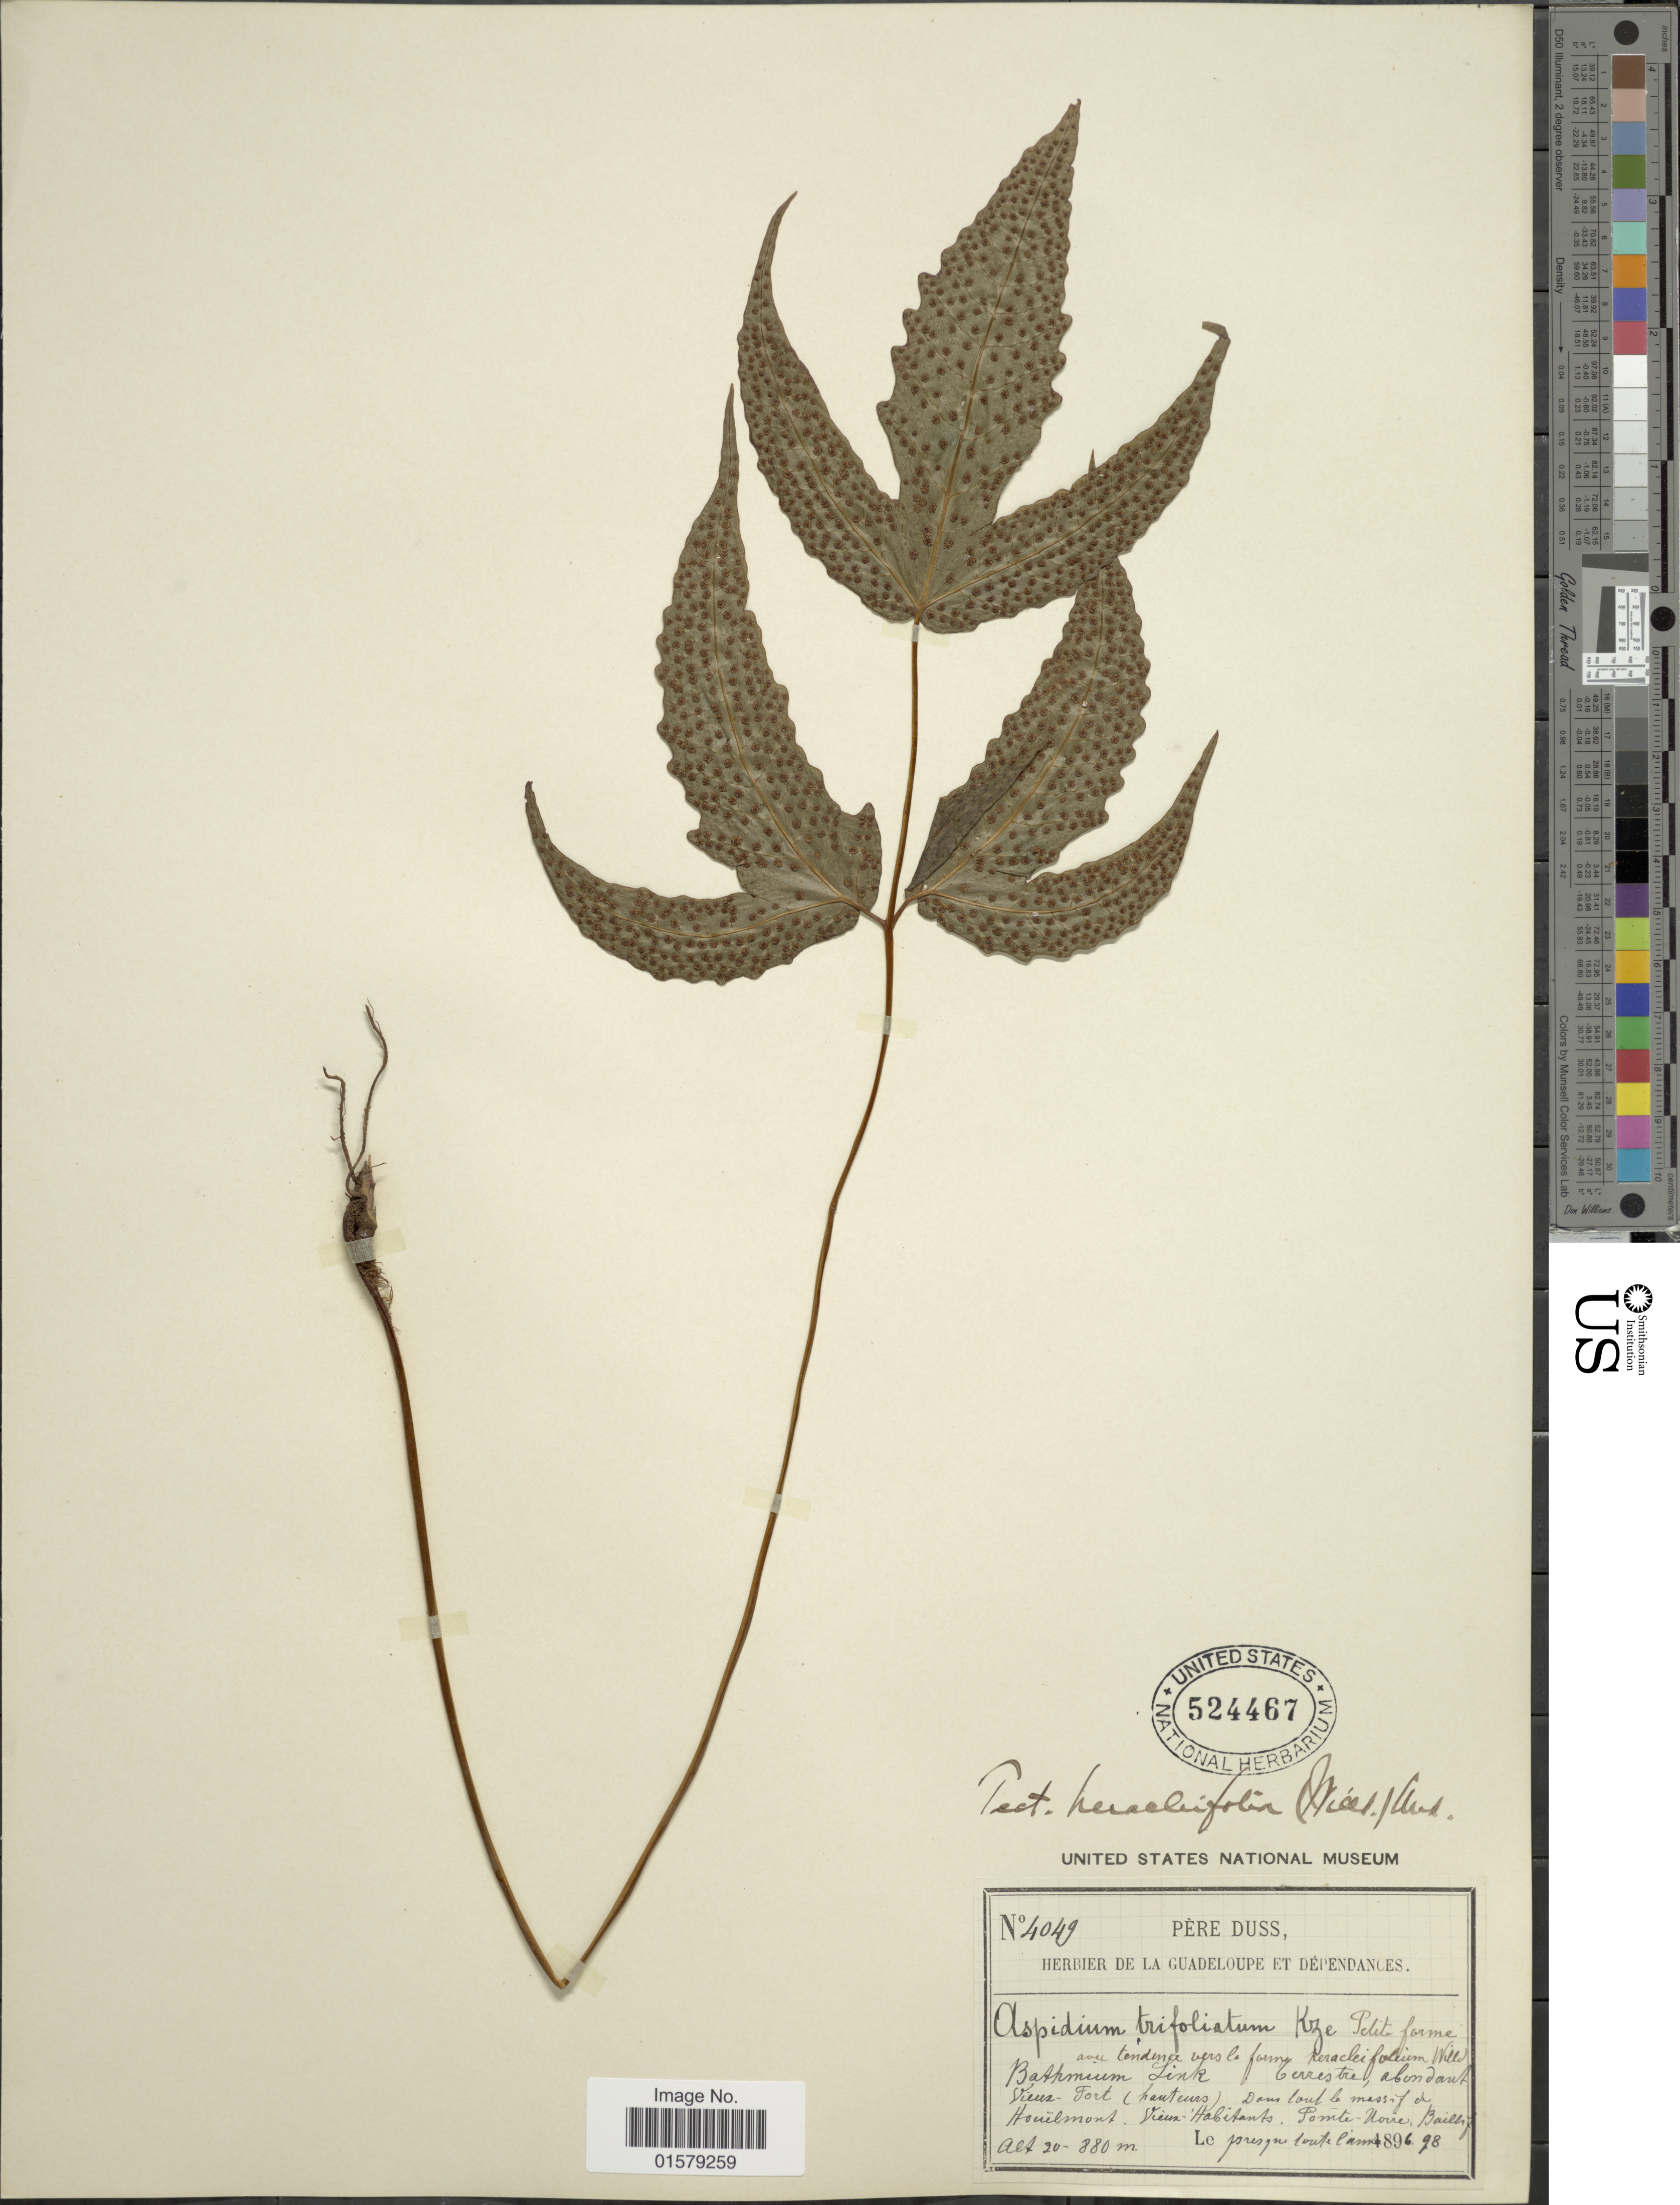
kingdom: Plantae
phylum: Tracheophyta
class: Polypodiopsida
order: Polypodiales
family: Tectariaceae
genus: Tectaria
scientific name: Tectaria heracleifolia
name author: (Willd.) Underw.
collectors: Père Duss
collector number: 4049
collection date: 1896/1898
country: Guadeloupe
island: Leeward Is.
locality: Terrestre, abondant Vieux-Fort (hauteurs) dans tout le massif de Houëlmont, Vieux-Habitants. Pointe-Noire, Baillif.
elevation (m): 20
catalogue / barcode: US 524467